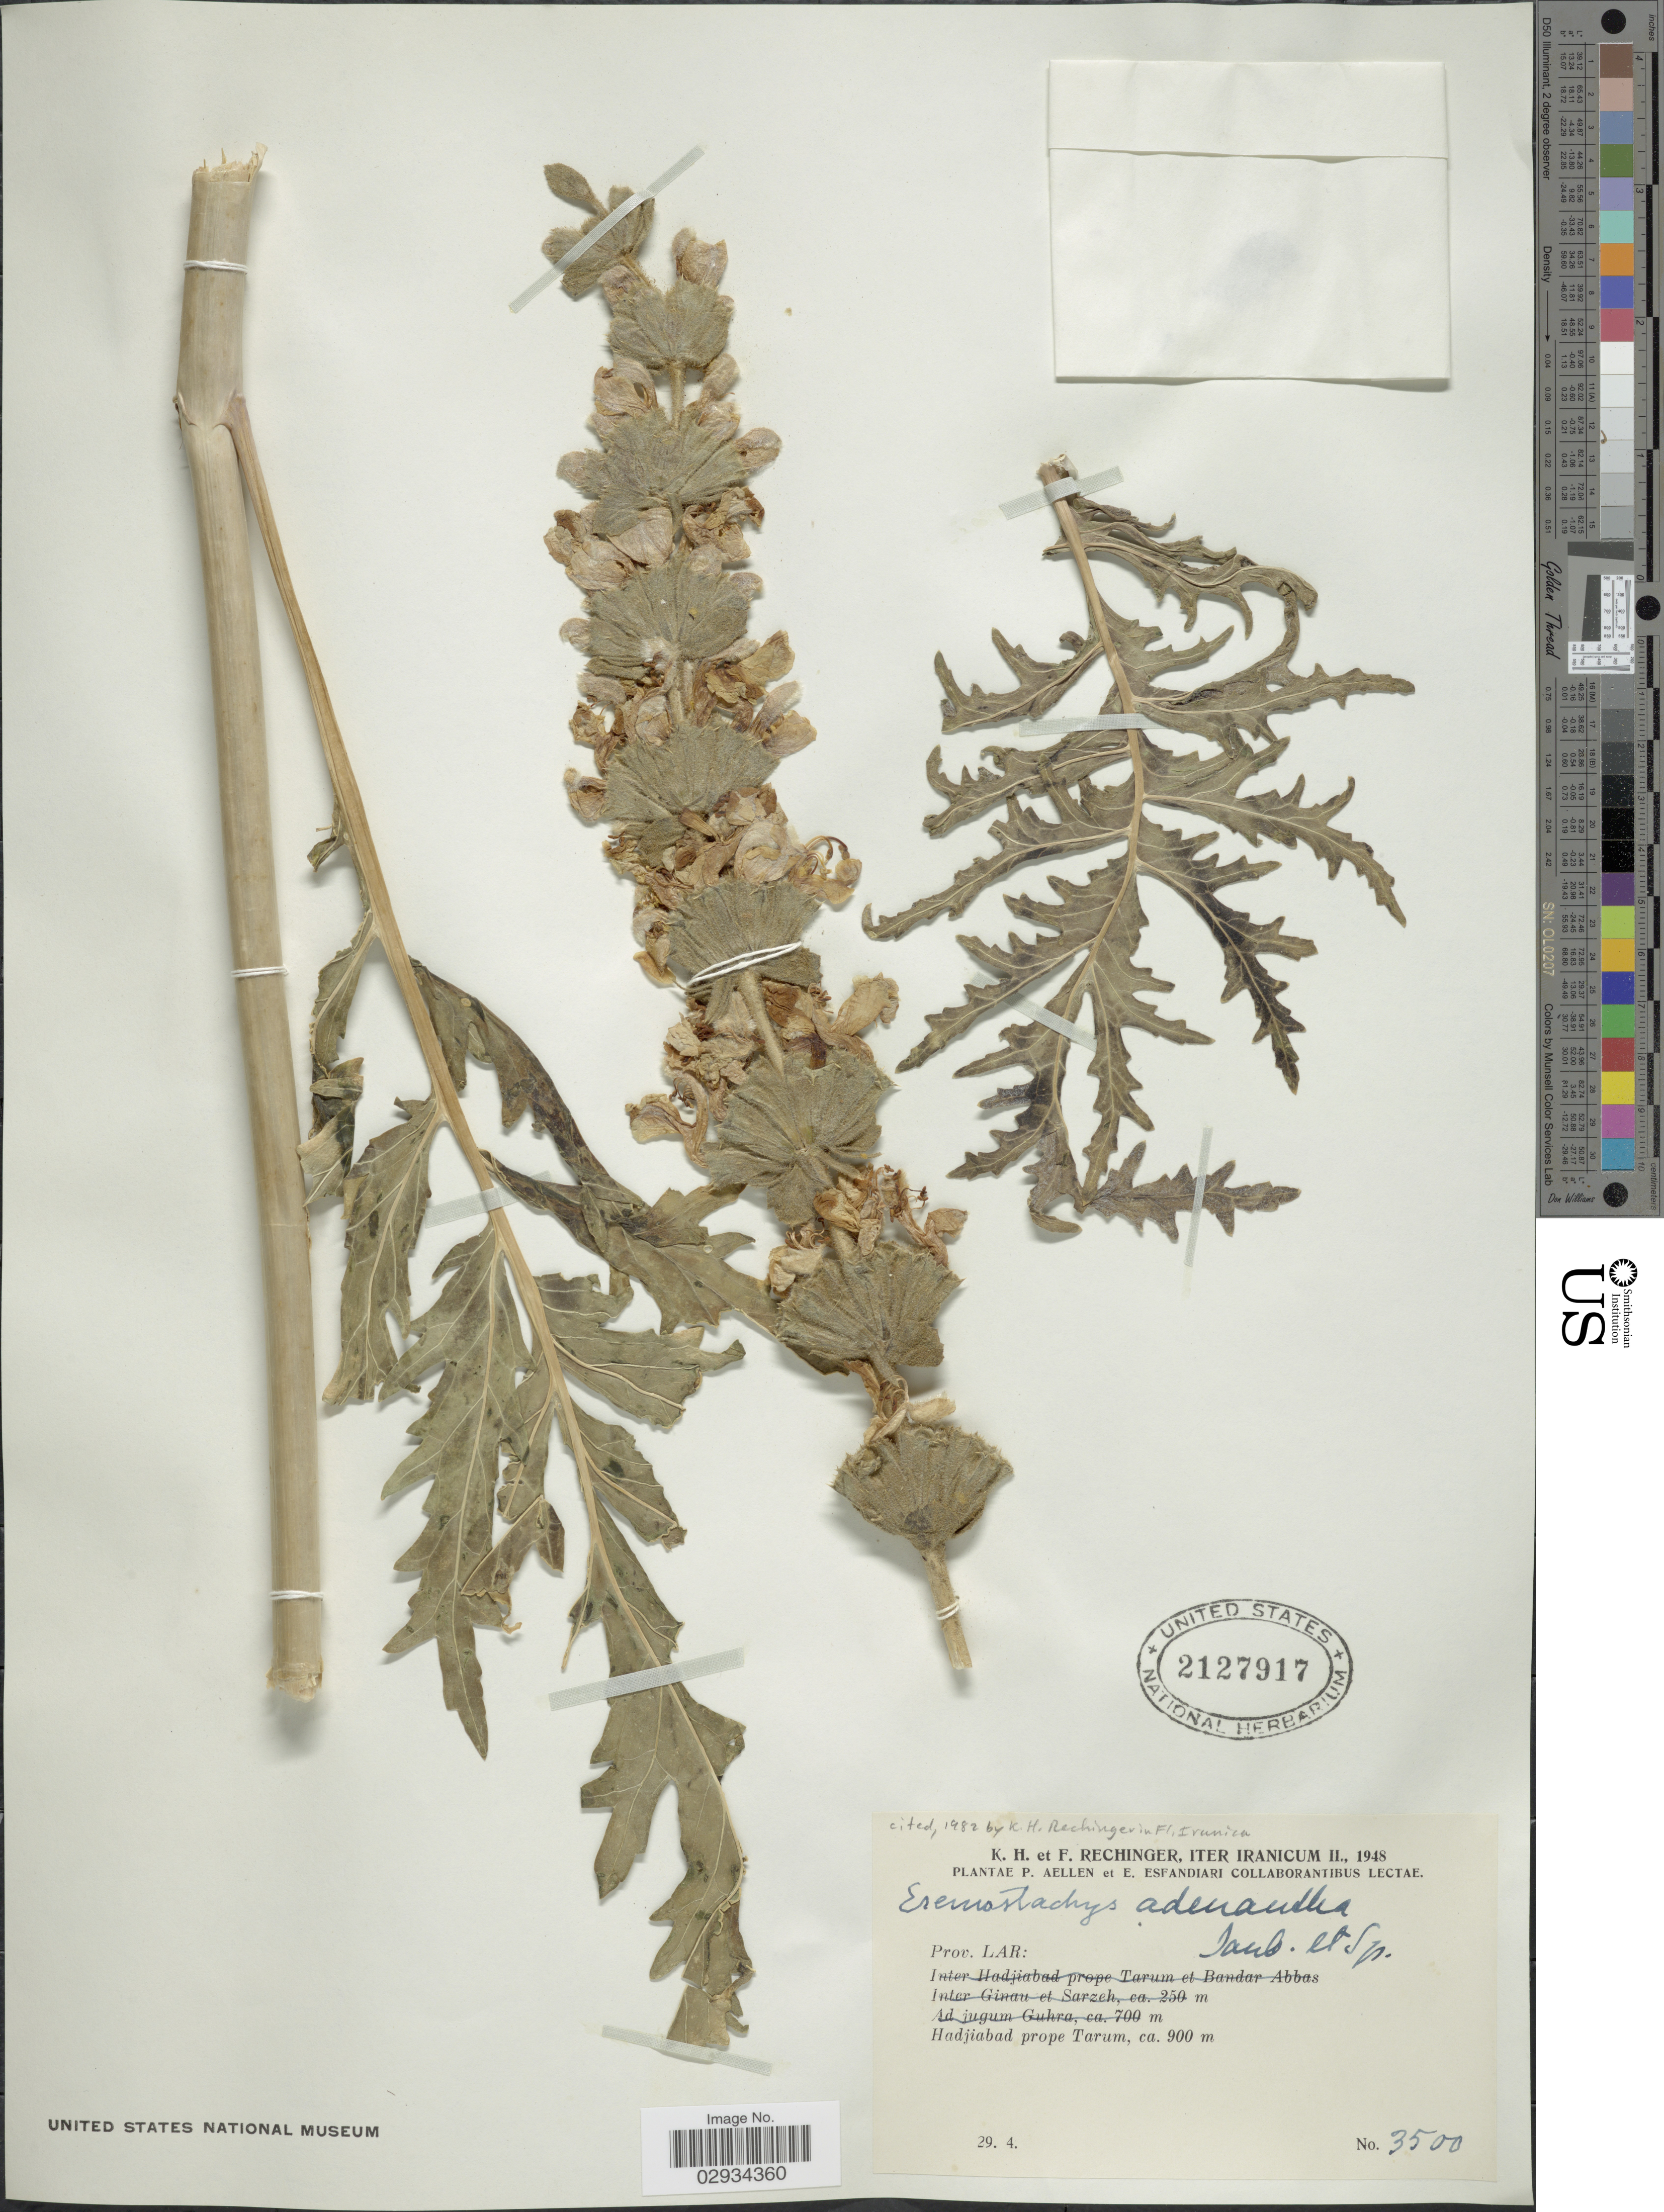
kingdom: Plantae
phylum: Tracheophyta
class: Magnoliopsida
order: Lamiales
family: Lamiaceae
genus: Eremostachys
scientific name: Eremostachys adenantha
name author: Jaub. & Spach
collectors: P. Aellen, E. Esfandiari, K. H. Rechinger & F. Rechinger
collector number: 3500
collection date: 1948-04-29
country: Iran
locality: Iter Iranicum. Prov. Lar: Hadjiabad prope Tarum.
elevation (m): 900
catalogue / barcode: US 2127917